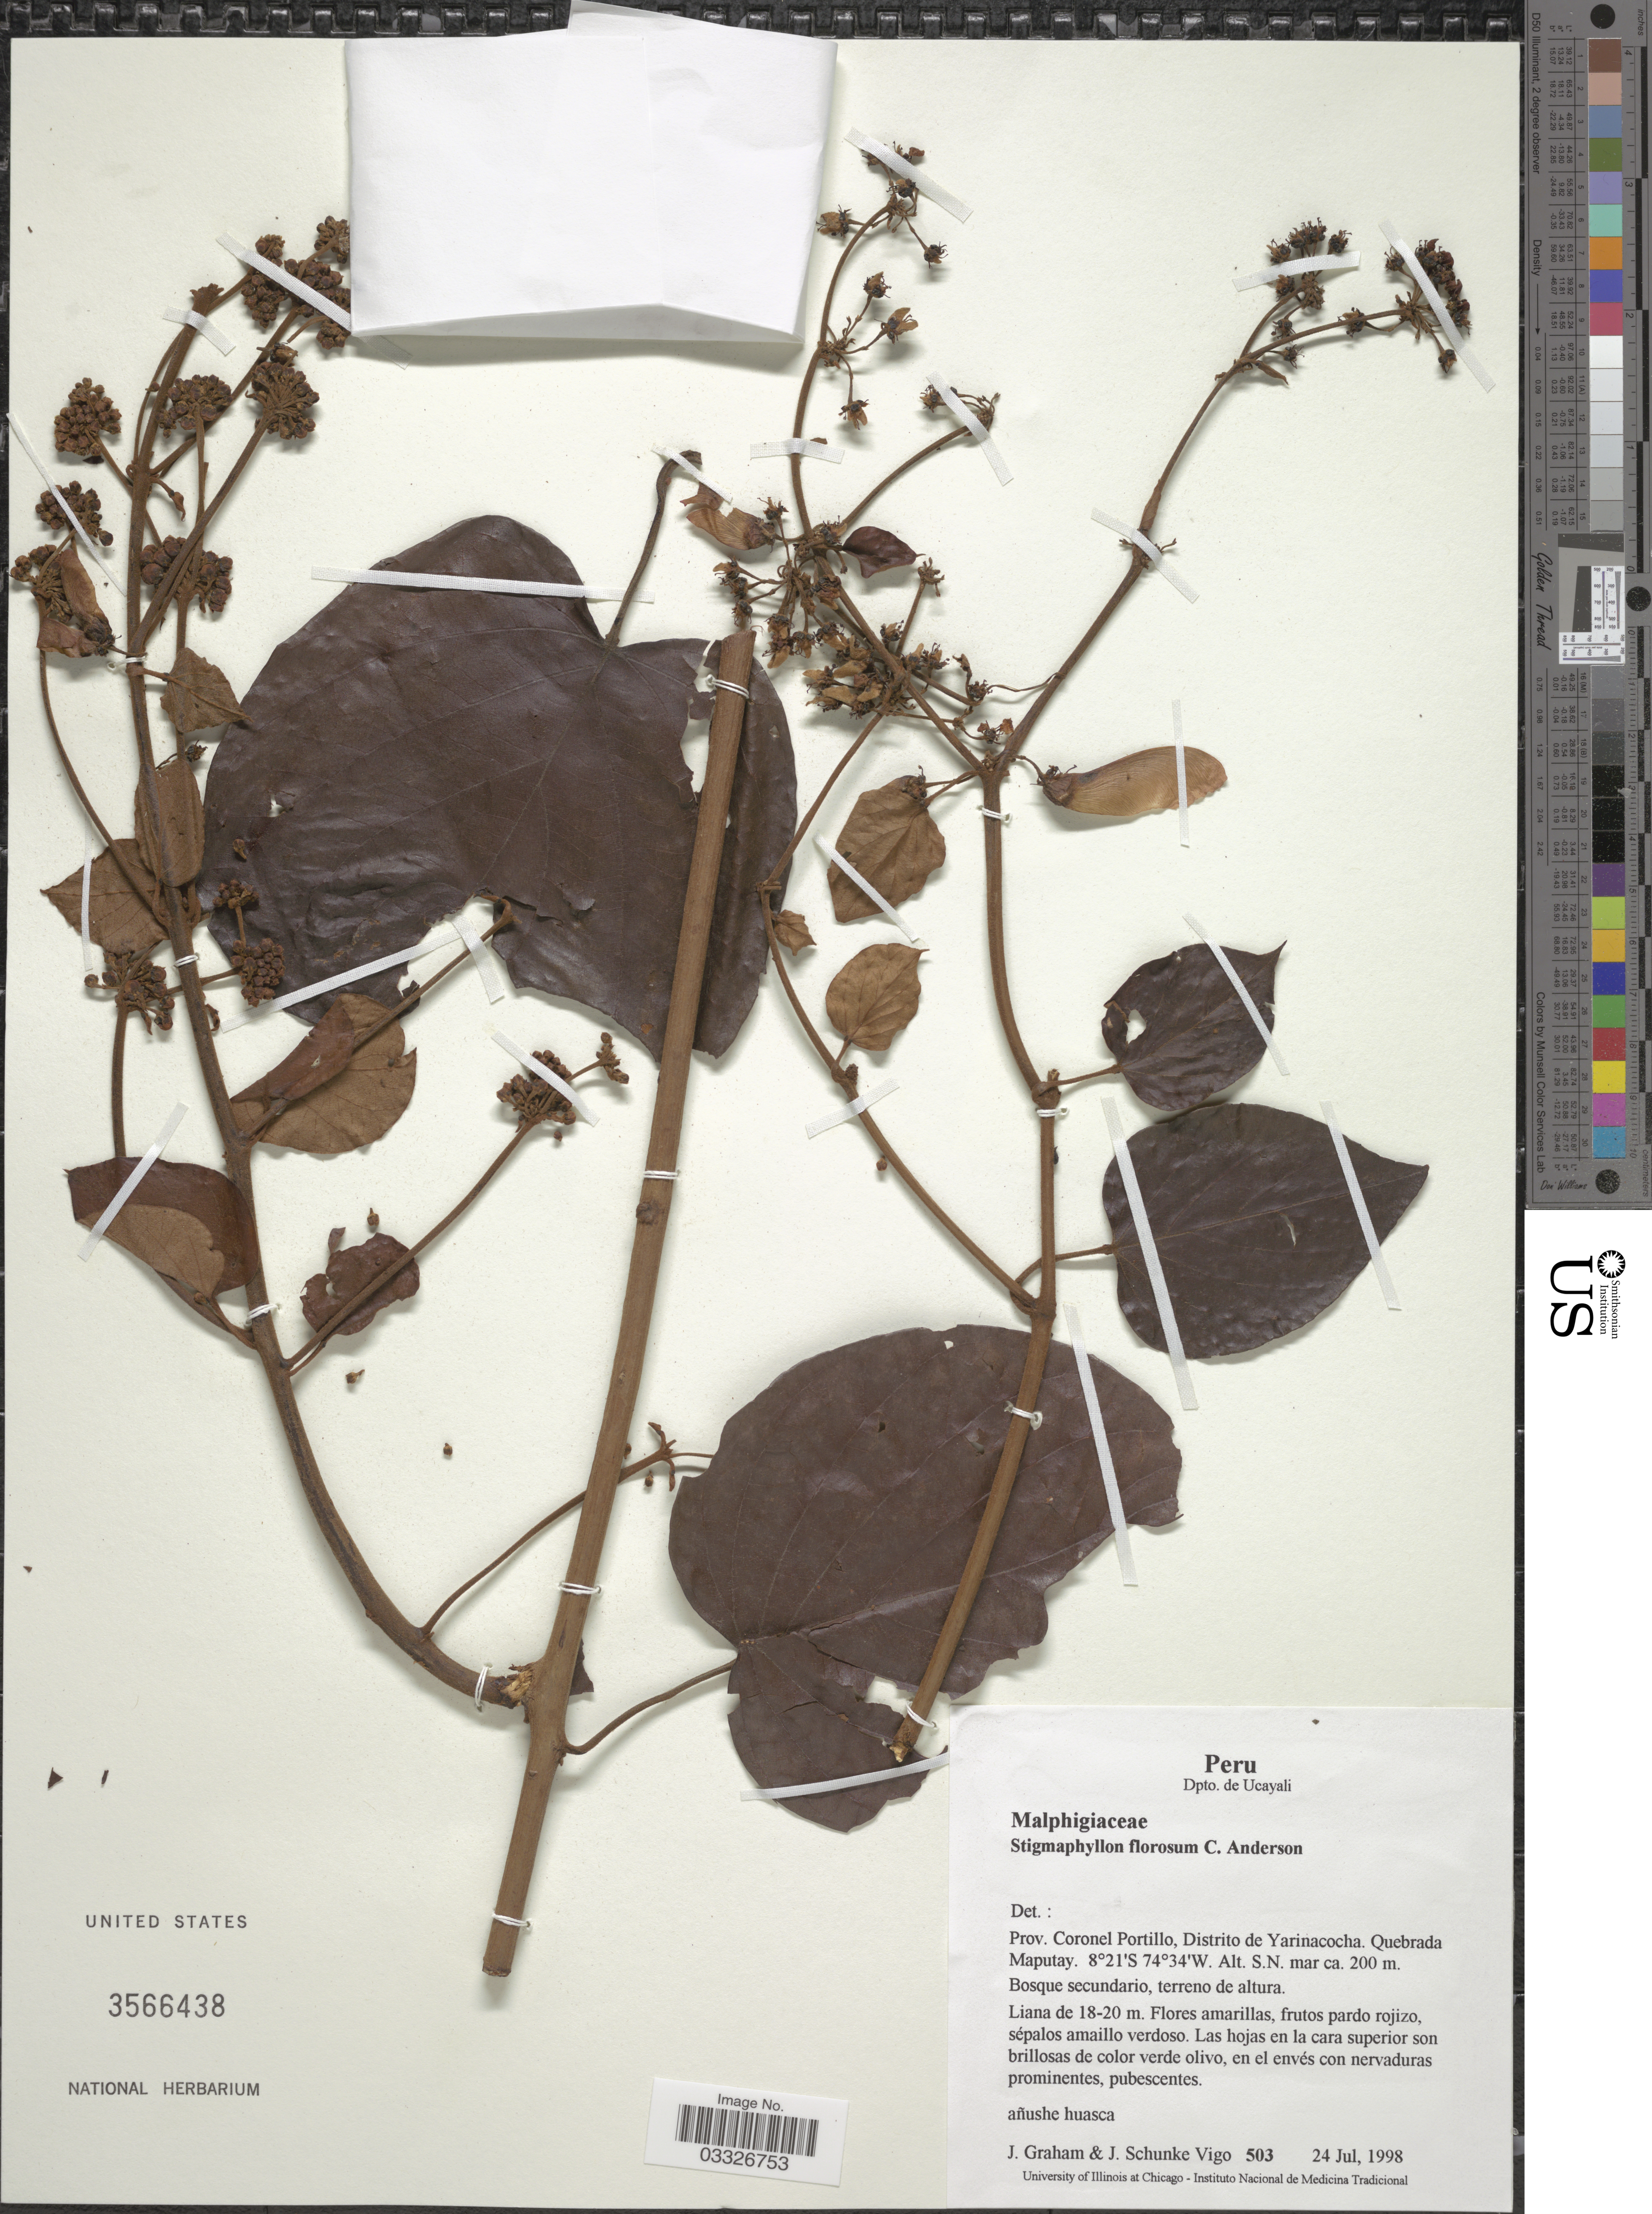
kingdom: Plantae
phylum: Tracheophyta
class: Magnoliopsida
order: Malpighiales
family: Malpighiaceae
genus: Stigmaphyllon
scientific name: Stigmaphyllon florosum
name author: C.E. Anderson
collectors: J. Graham & J. Schunke Vigo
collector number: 503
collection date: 1998-07-24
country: Peru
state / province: Ucayali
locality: Dpto. de Ucayali. Prov. Coronel Portillo, Distrito de Yarinacocha. Quebrada Maputay.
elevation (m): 200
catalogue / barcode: US 3566438